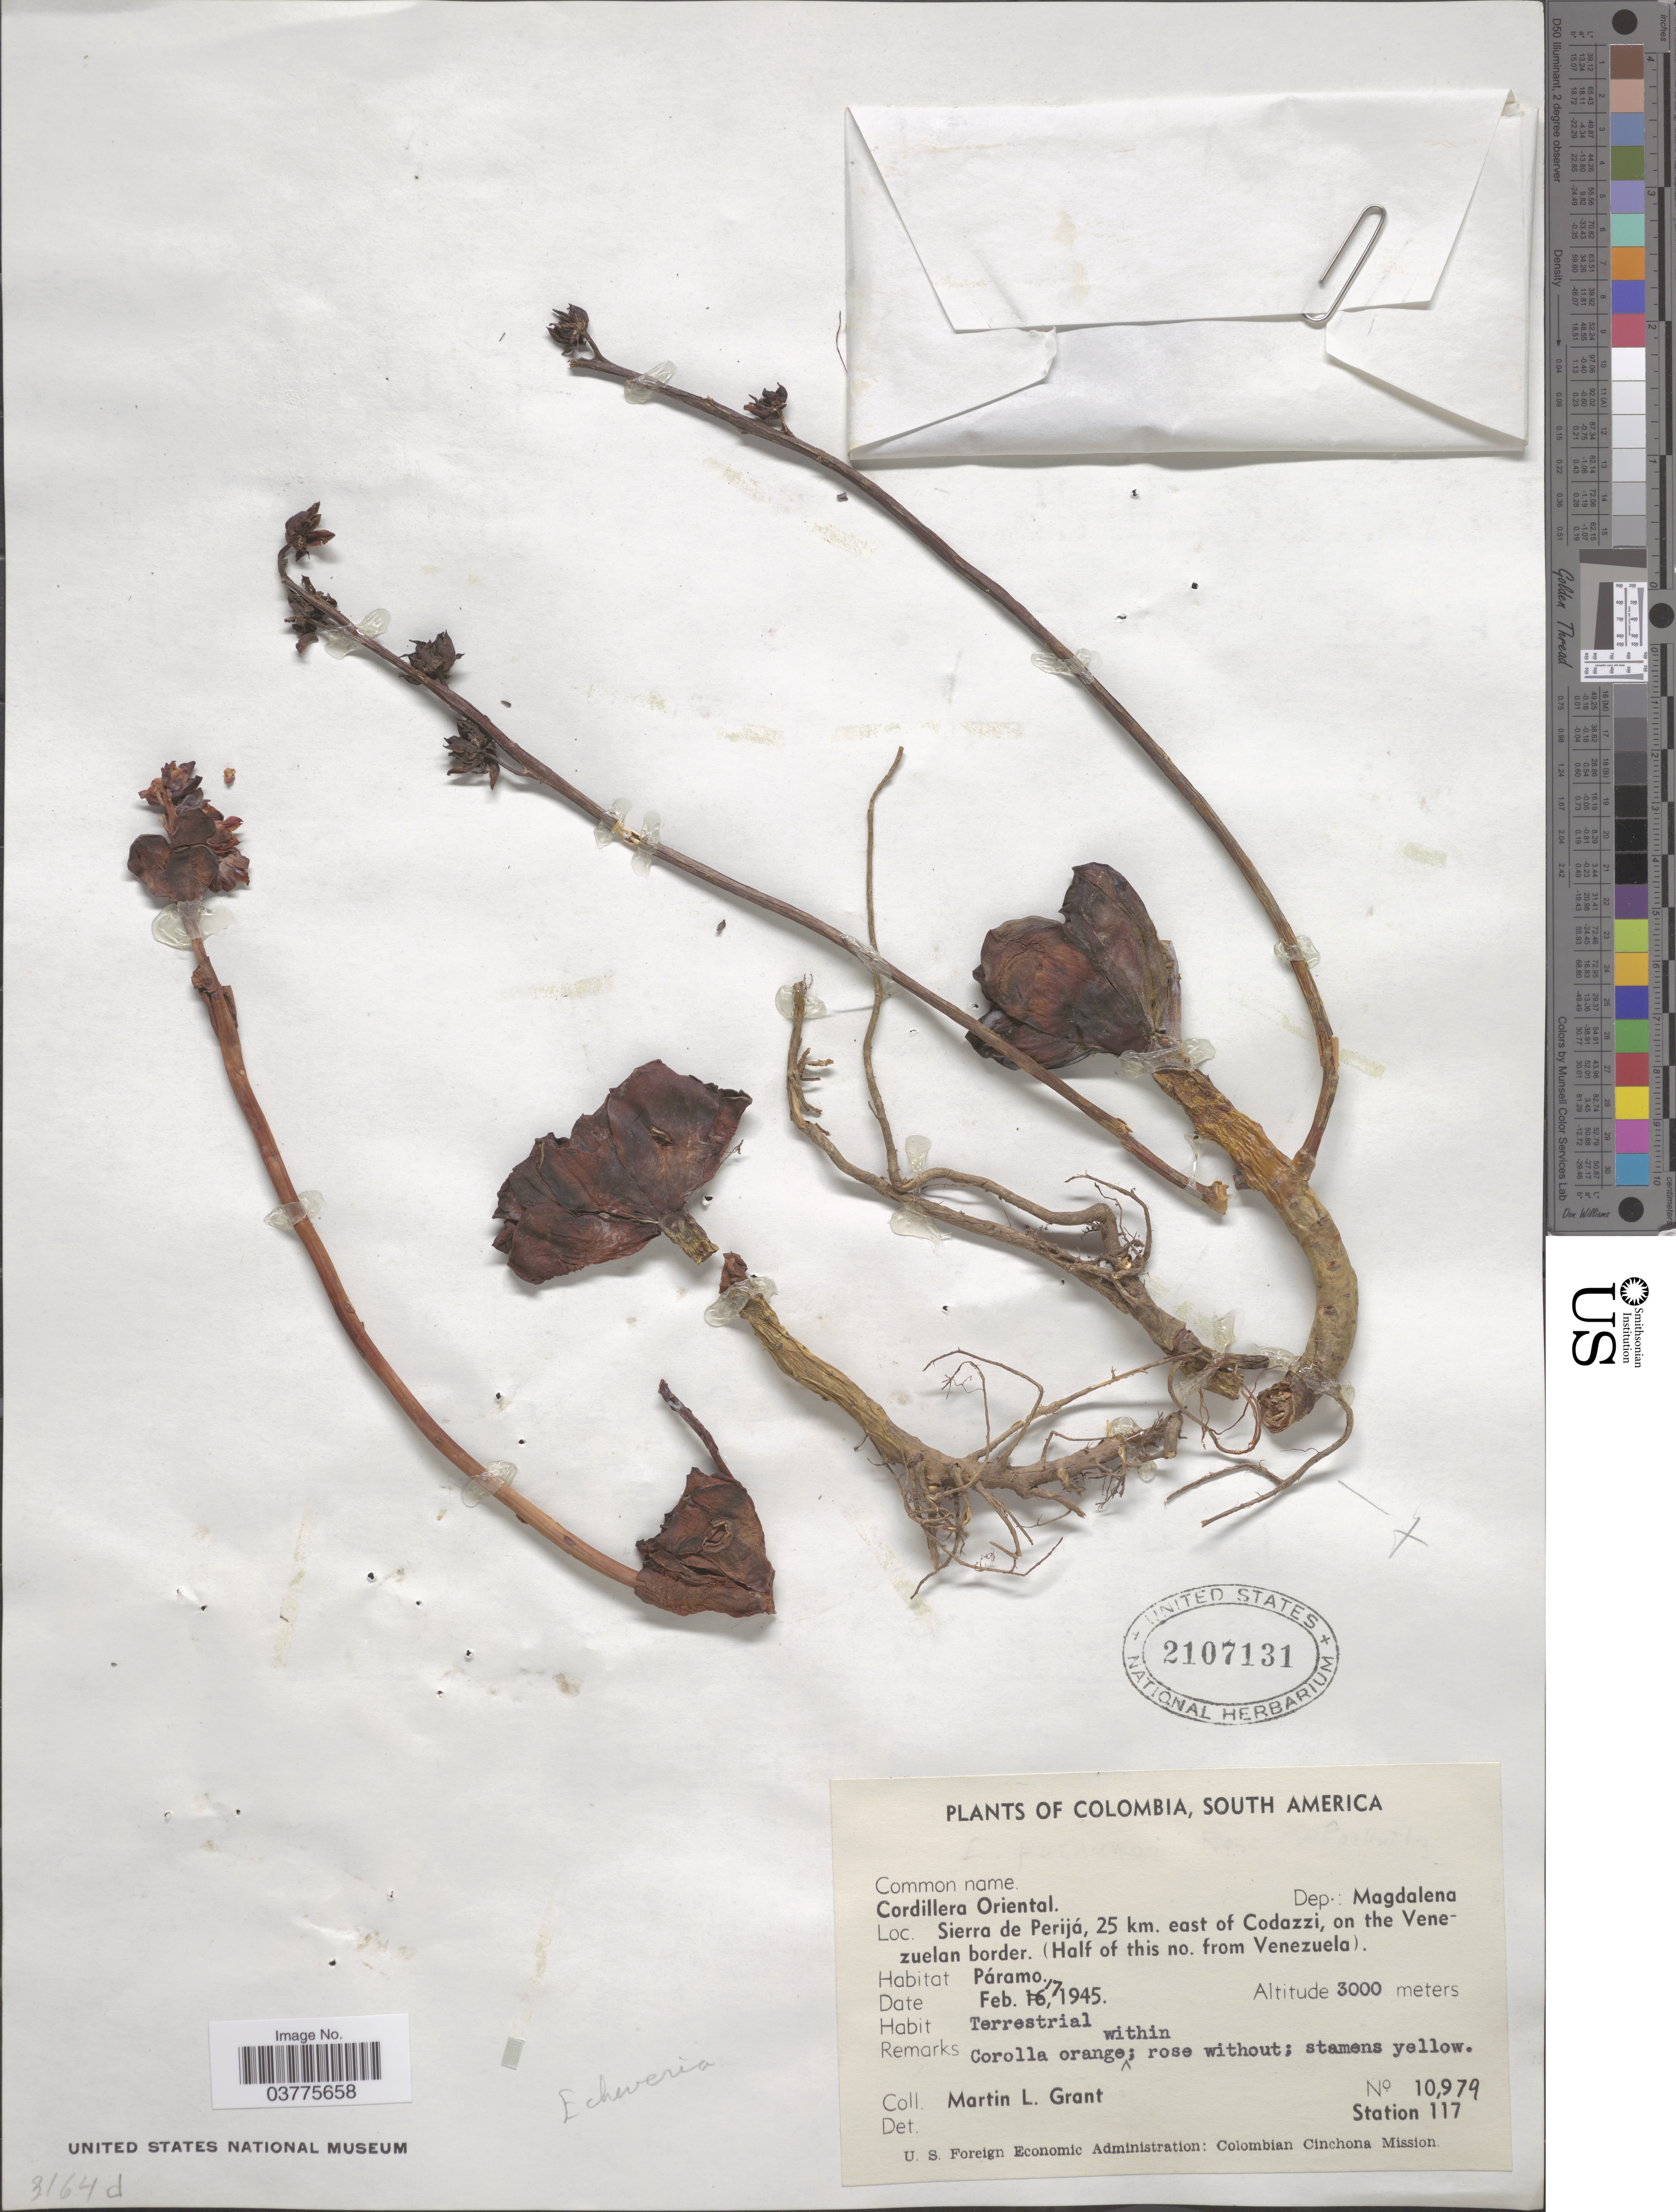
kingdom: Plantae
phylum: Tracheophyta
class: Magnoliopsida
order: Saxifragales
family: Crassulaceae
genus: Echeveria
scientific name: Echeveria sp.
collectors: M. L. Grant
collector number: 10979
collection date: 1945-02-17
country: Colombia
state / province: Magdalena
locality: Cordillera Oriental. Dep.: Magdalena. Sierra de Perijá, 25 km. east of Codazzi, on the Venezuelan border. (Half of this no. from Venezuela). Station 117.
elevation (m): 3000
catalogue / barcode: US 2107131